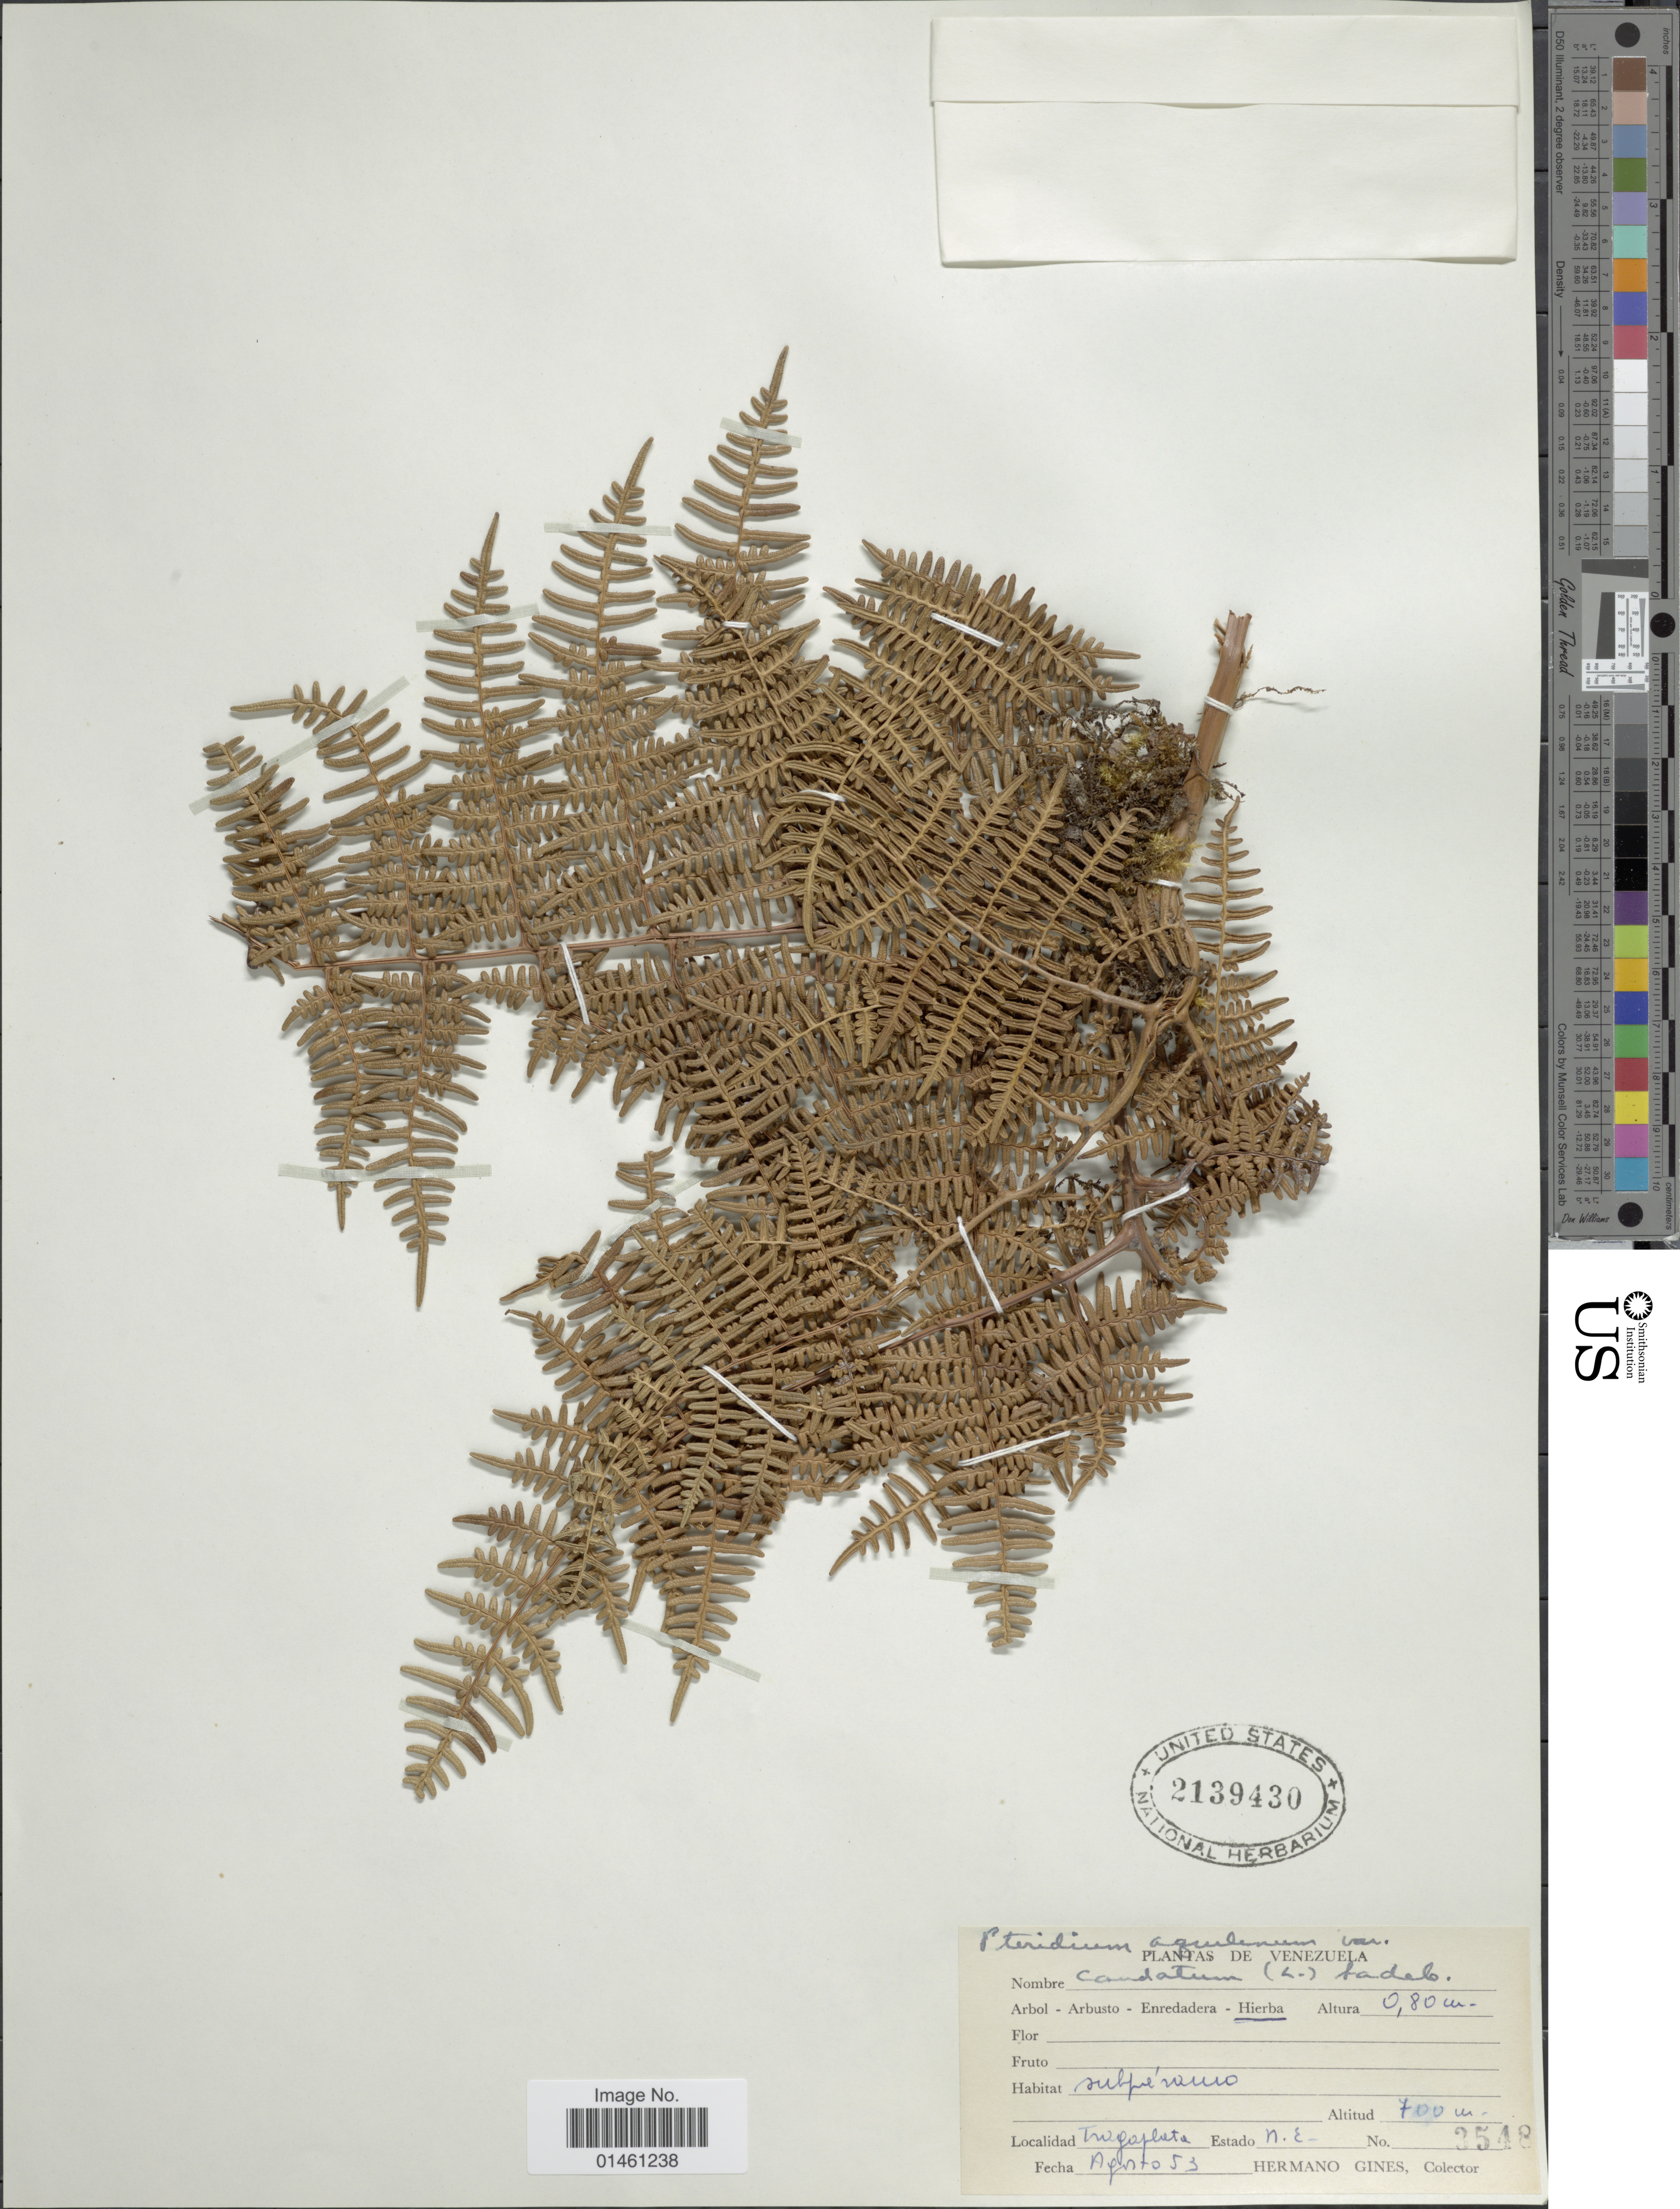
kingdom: Plantae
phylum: Tracheophyta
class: Polypodiopsida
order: Polypodiales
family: Dennstaedtiaceae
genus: Pteridium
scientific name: Pteridium caudatum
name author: (L.) Maxon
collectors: Bro. Gines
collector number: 3548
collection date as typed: Transcribed d/m/y: /8/53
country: Venezuela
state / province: Nueva Esparta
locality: Tragaplata, Estado N.E. [State of Nueva Esparta]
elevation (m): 700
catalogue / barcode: US 2139430